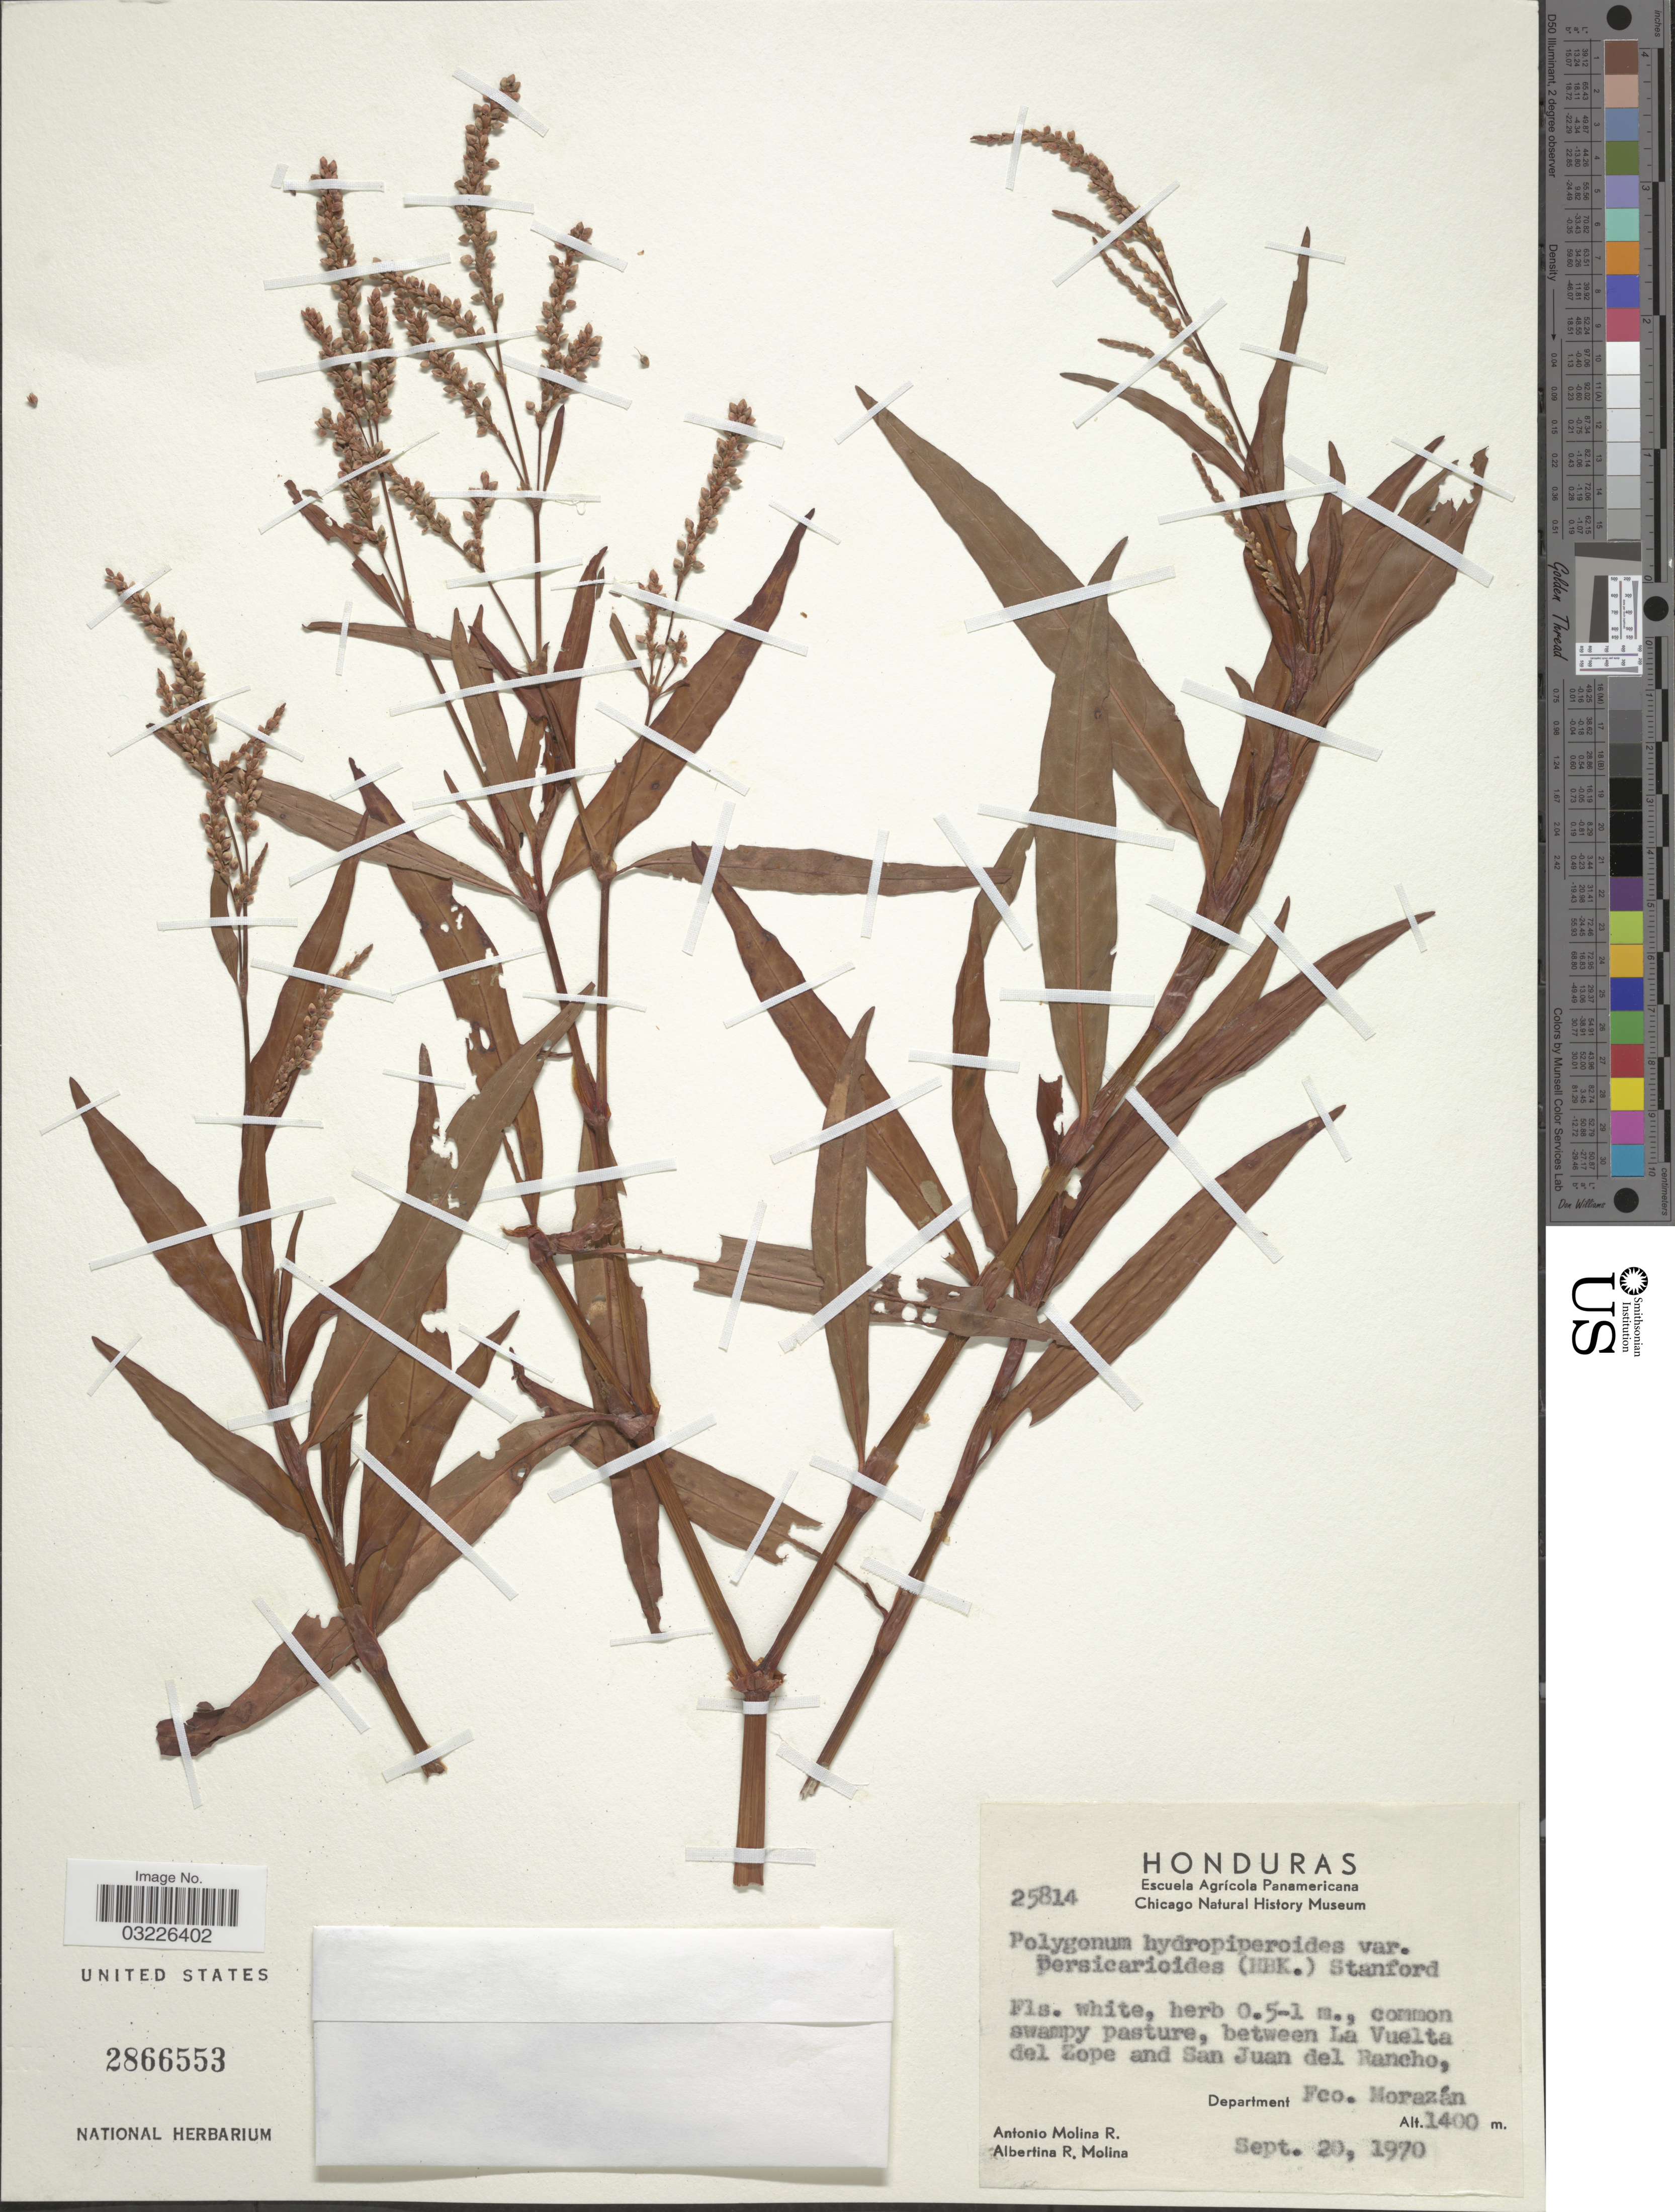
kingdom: Plantae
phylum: Tracheophyta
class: Magnoliopsida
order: Caryophyllales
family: Polygonaceae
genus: Polygonum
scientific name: Polygonum hydropiperoides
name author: Michx.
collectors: A. Molina R. & A. R. Molina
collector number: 25814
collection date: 1970-09-20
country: Honduras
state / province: Fco. Morazán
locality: Between La Vuelta del Zope and San Juan del Rancho, Department Fco. Morazán.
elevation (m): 1400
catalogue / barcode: US 2866553